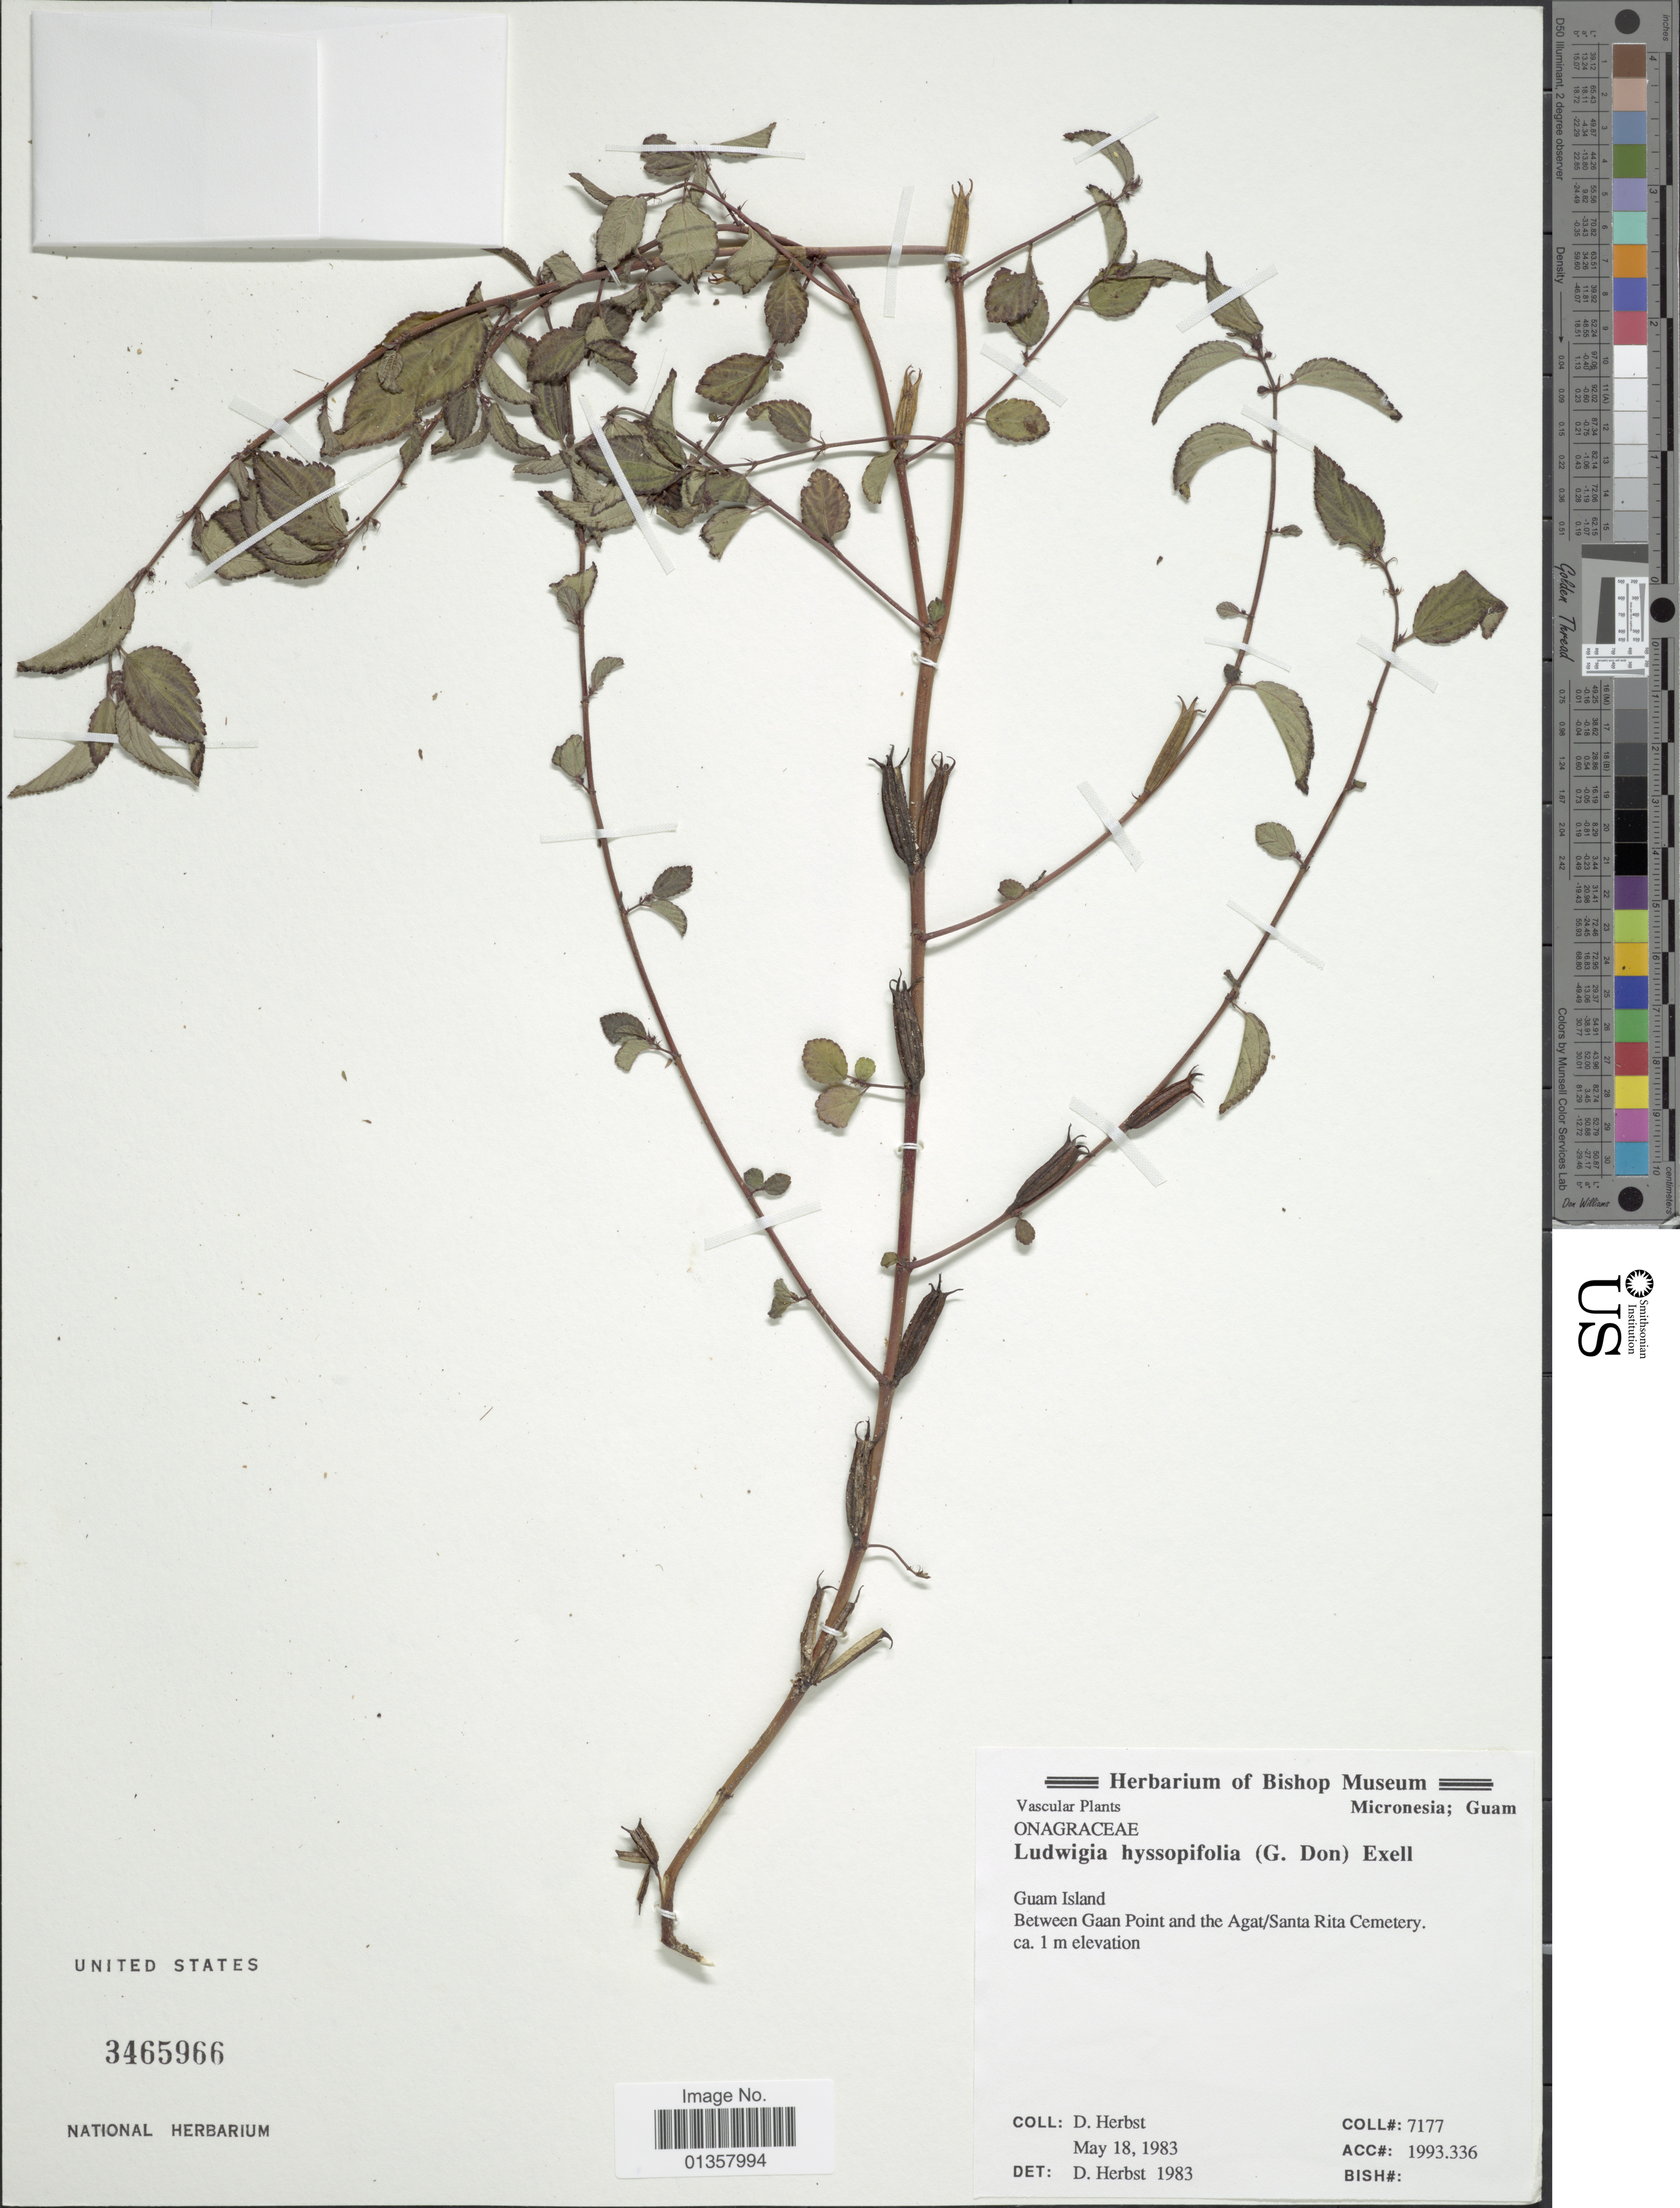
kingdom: Plantae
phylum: Tracheophyta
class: Magnoliopsida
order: Myrtales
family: Onagraceae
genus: Ludwigia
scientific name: Ludwigia hyssopifolia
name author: (G. Don) Exell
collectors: D. Herbst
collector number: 7177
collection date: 1983-05-18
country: Guam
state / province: Agat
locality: Guam, Guam Island, Between Gaan Point and the Agat/Santa Rita Cemetery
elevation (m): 1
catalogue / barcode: US 3465966